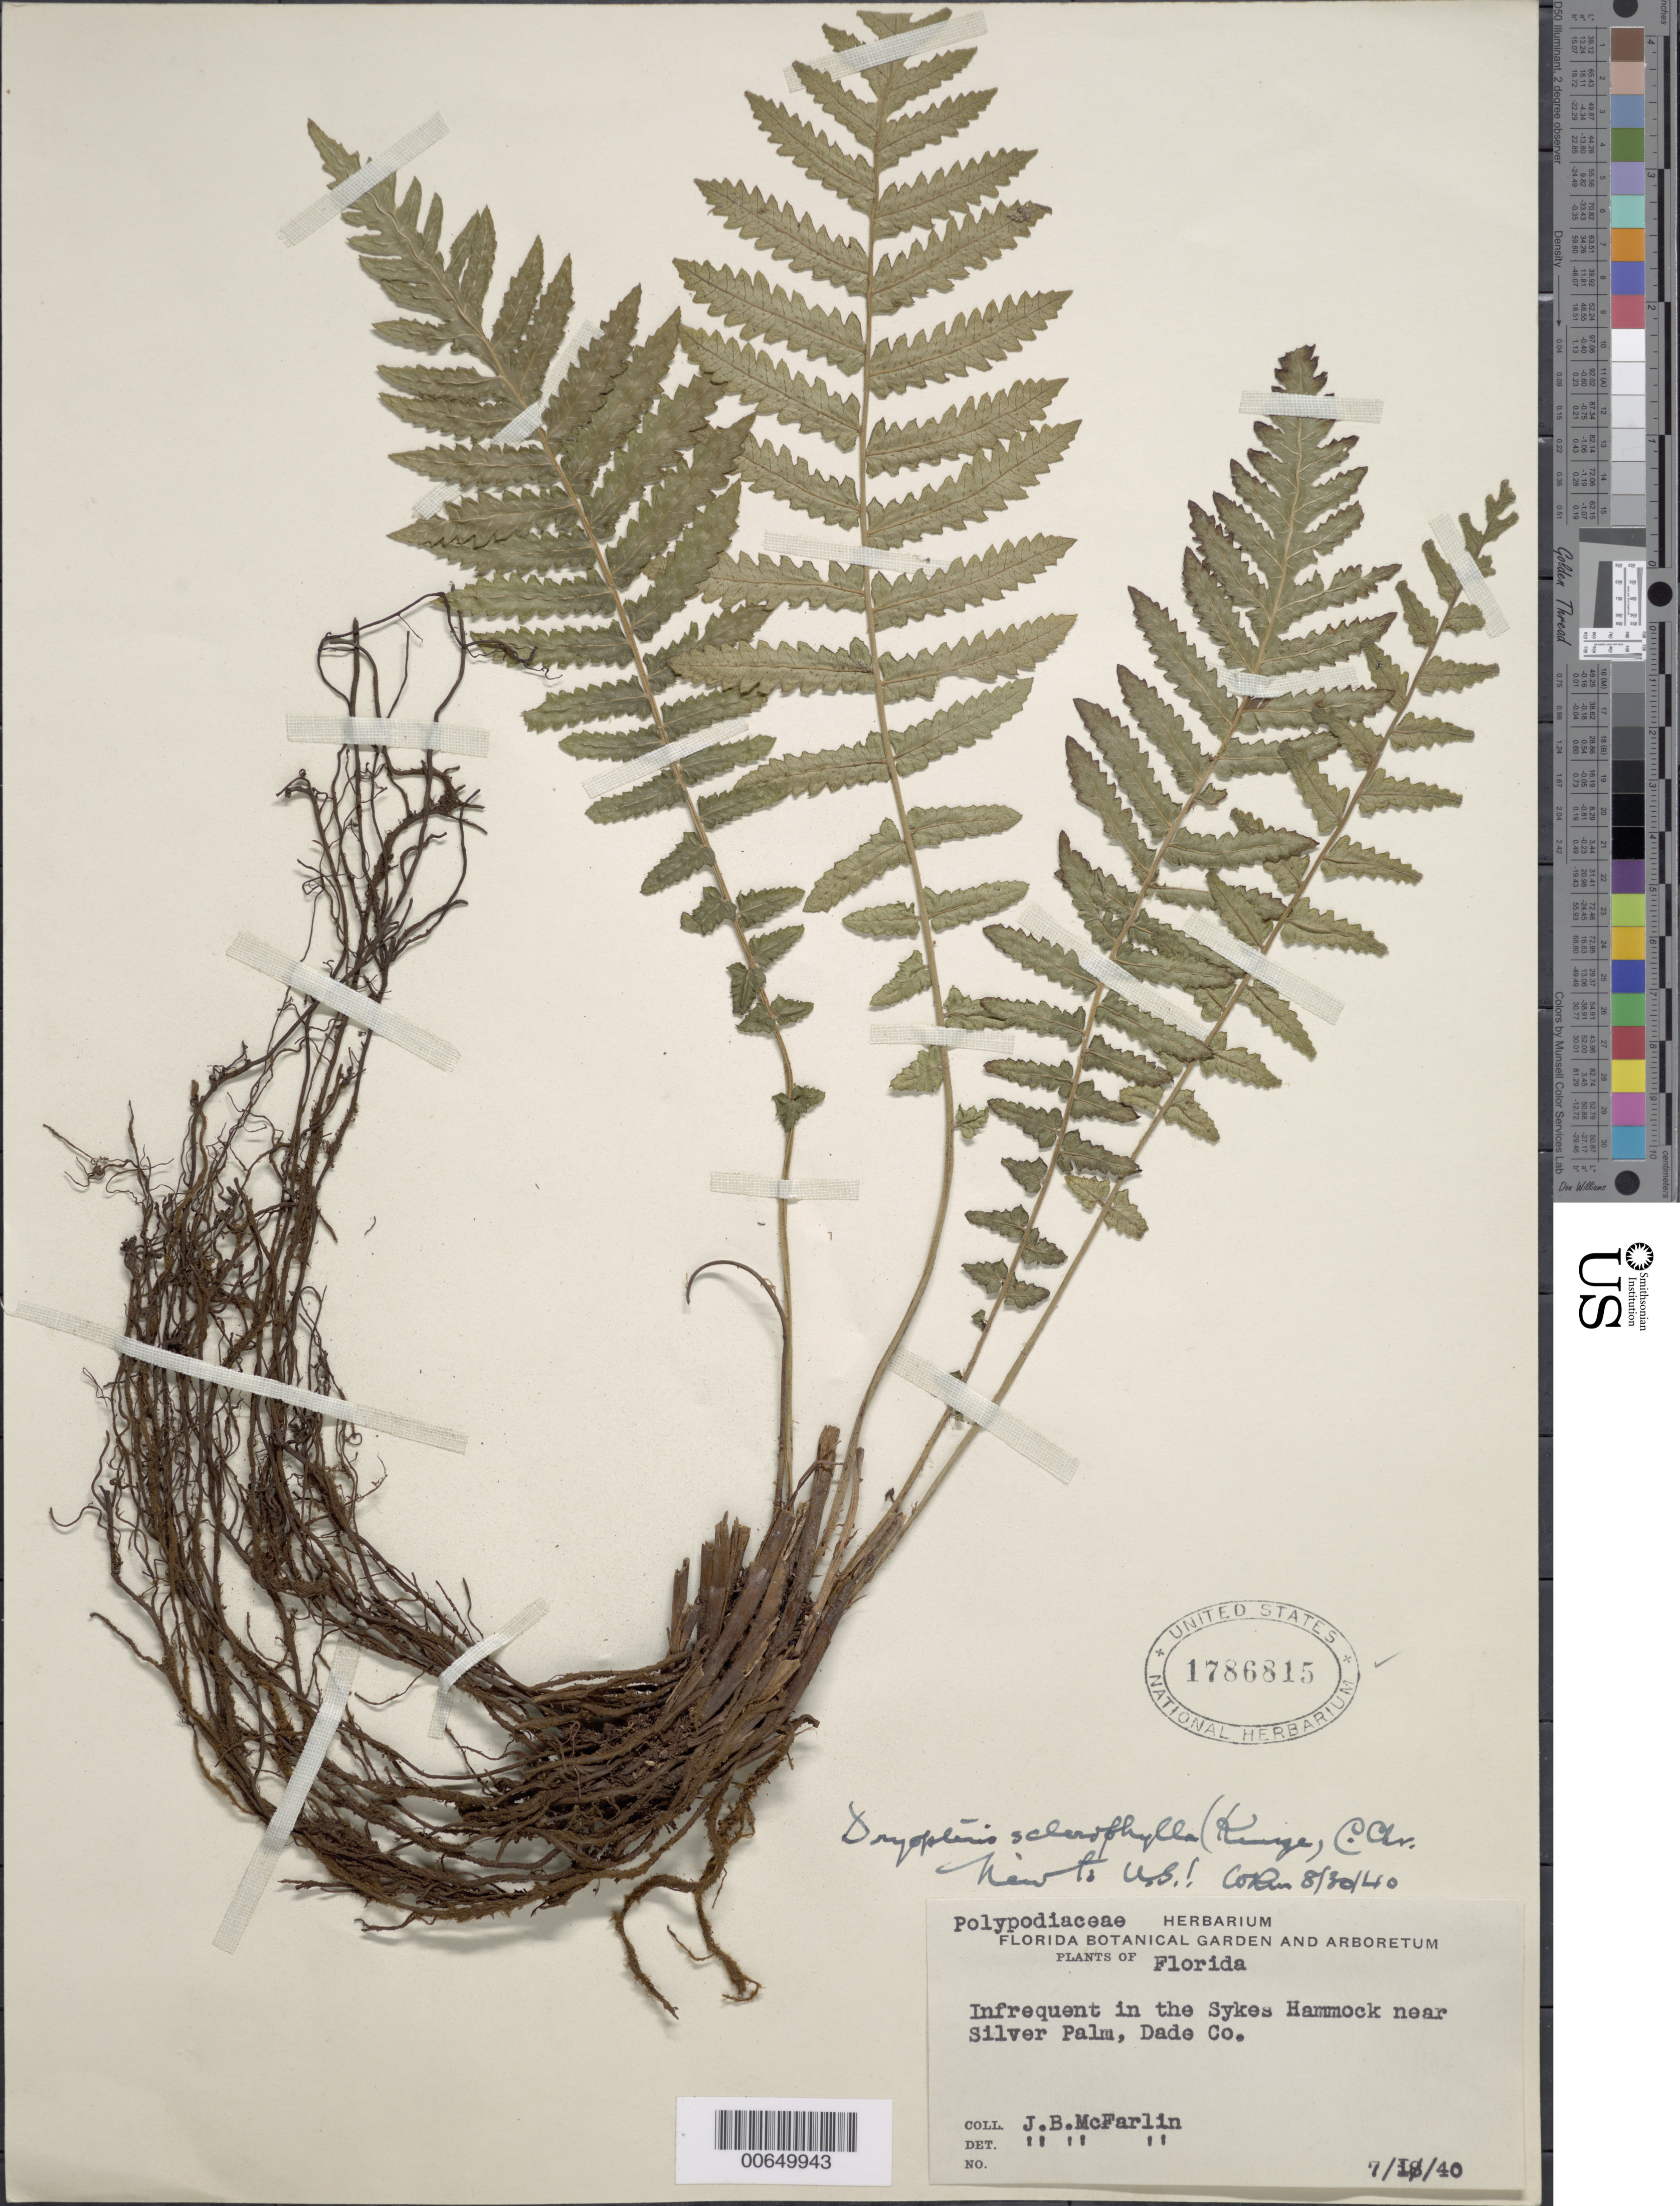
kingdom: Plantae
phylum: Tracheophyta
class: Polypodiopsida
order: Polypodiales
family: Thelypteridaceae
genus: Goniopteris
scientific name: Goniopteris sclerophylla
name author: (Poepp.) C.V. Morton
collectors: J. McFarlin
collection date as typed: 07 Jan 1940 or 01 Jul 1940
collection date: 1940-01-07 or 1940-07-01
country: United States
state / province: Florida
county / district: Dade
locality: Sykes Hammock near Silver Palm.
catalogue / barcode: US 1786815